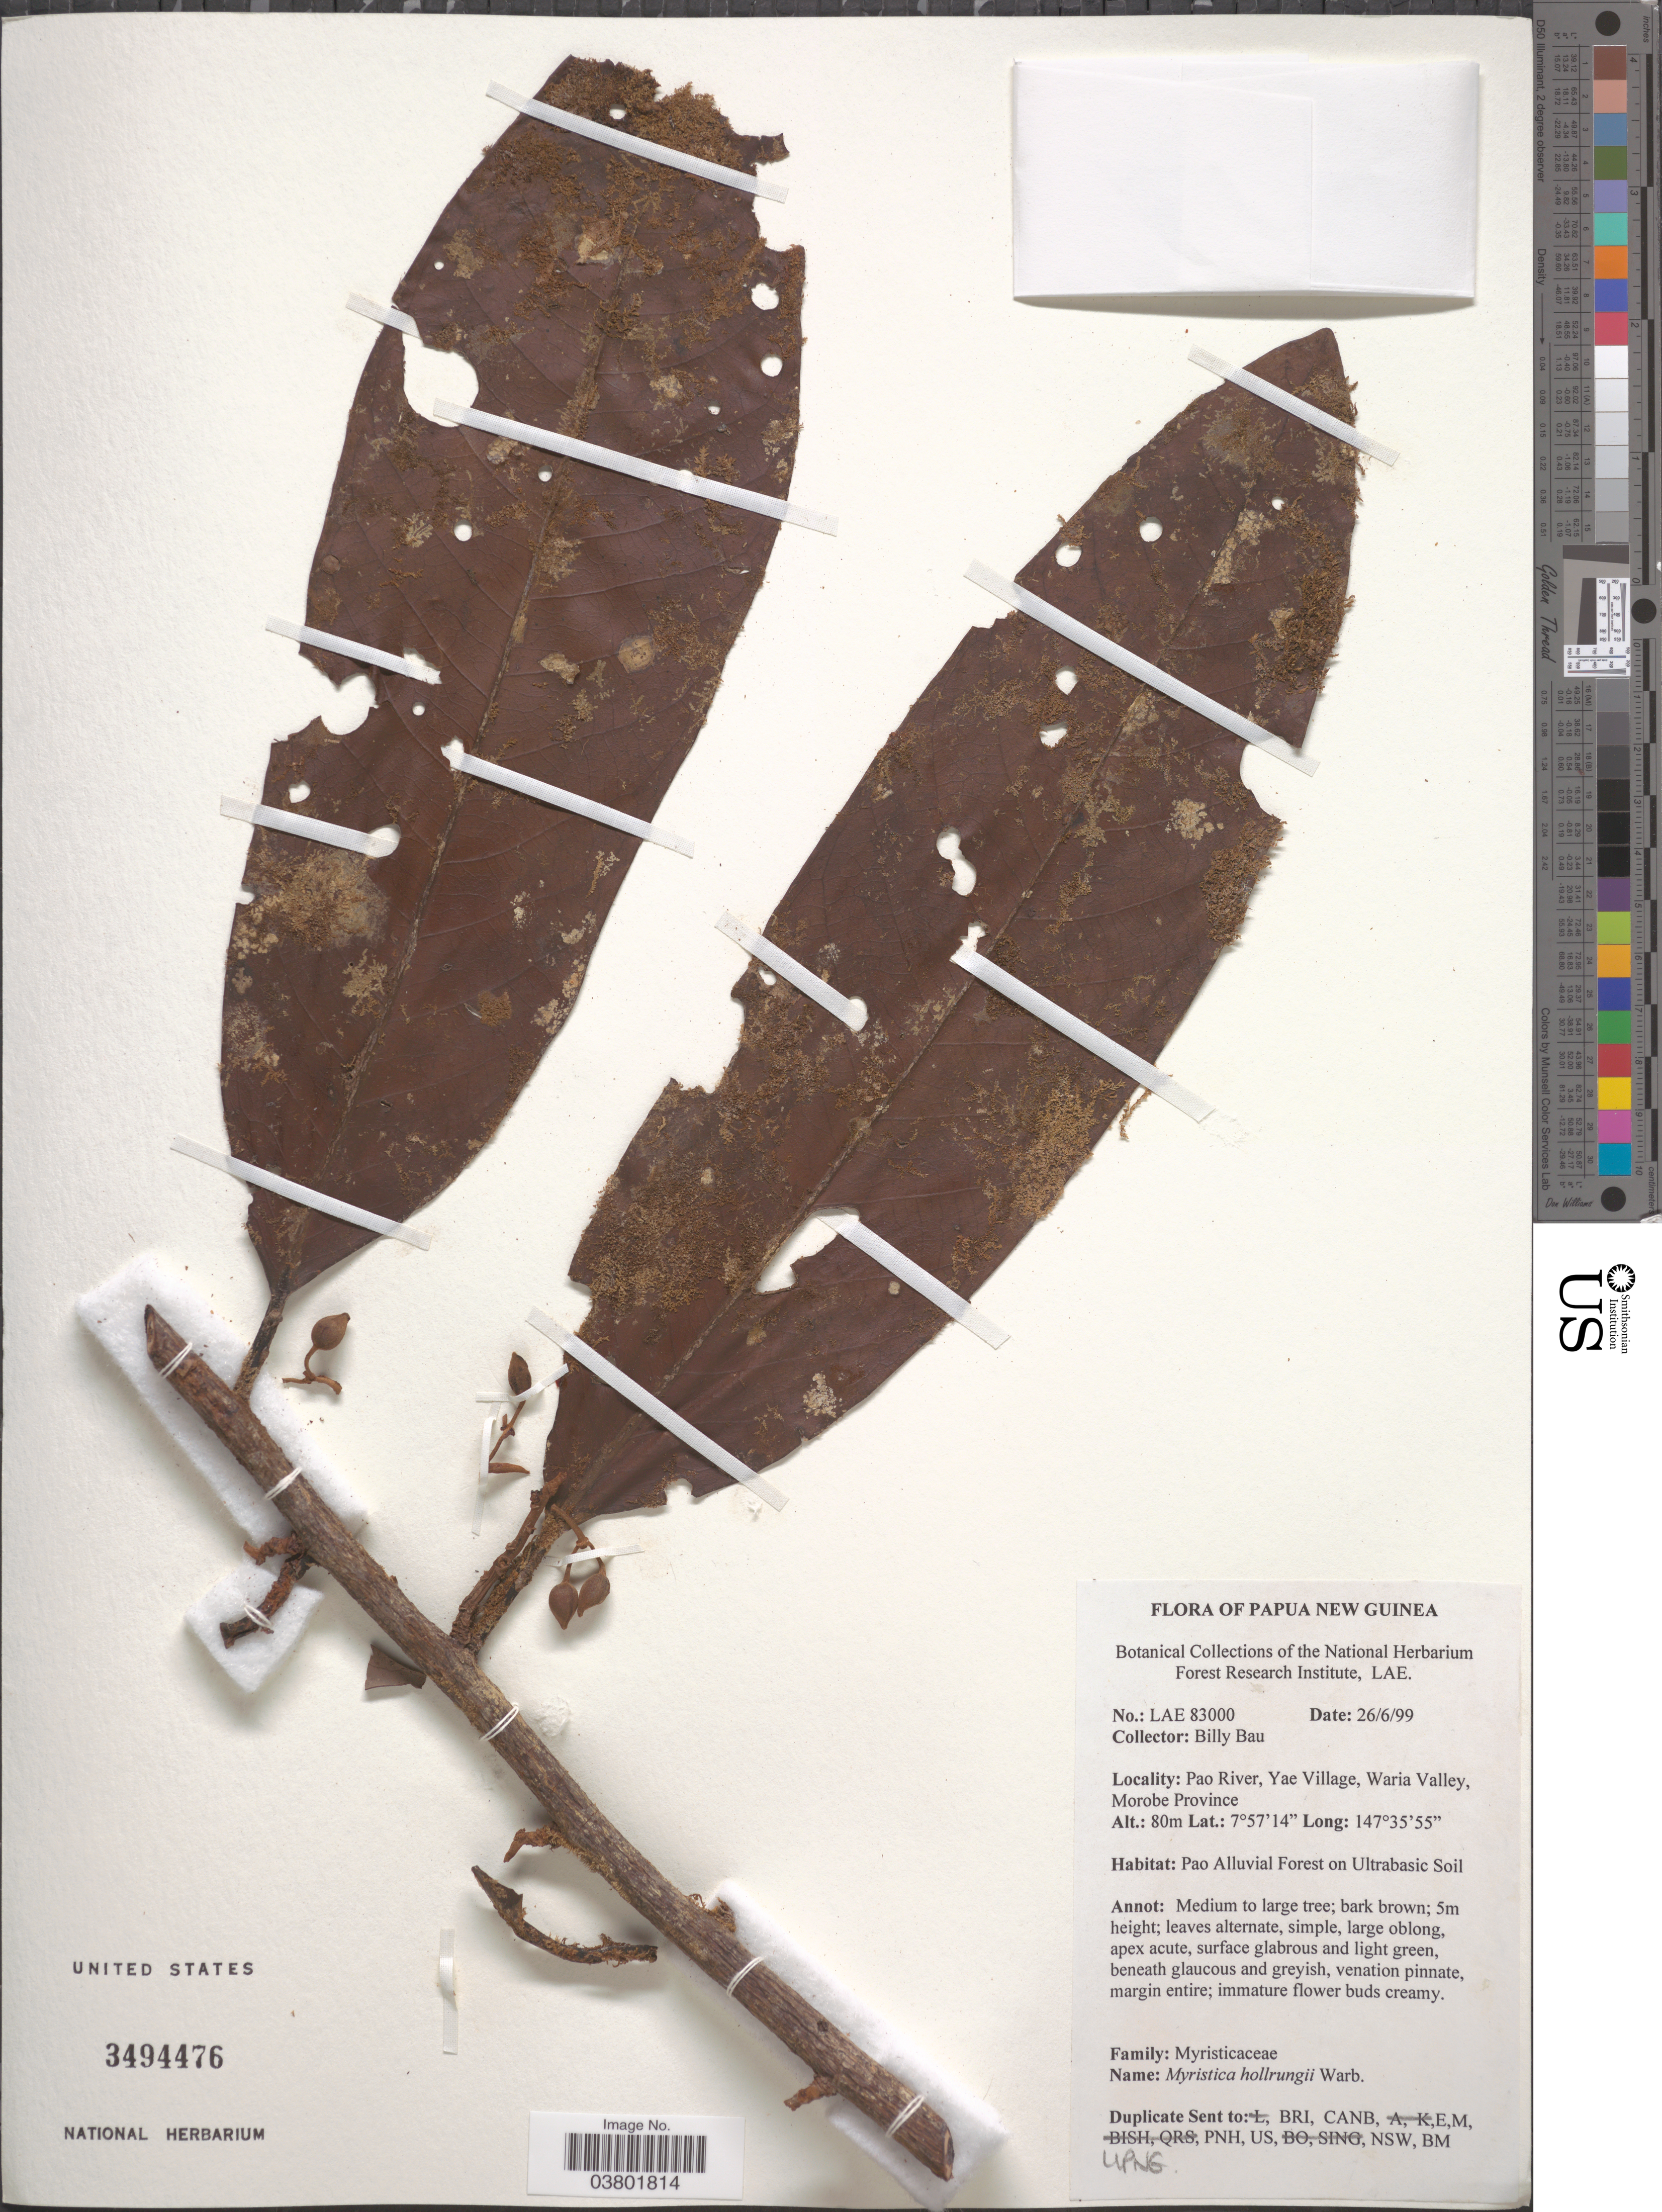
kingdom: Plantae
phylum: Tracheophyta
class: Magnoliopsida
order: Magnoliales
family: Myristicaceae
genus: Myristica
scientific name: Myristica hollrungii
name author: Warb.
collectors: B. Bau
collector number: LAE83000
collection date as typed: Transcribed d/m/y: 26/6/99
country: Papua New Guinea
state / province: Morobe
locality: Pao River, Yae Village, Waria Valley.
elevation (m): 80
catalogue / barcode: US 3494476